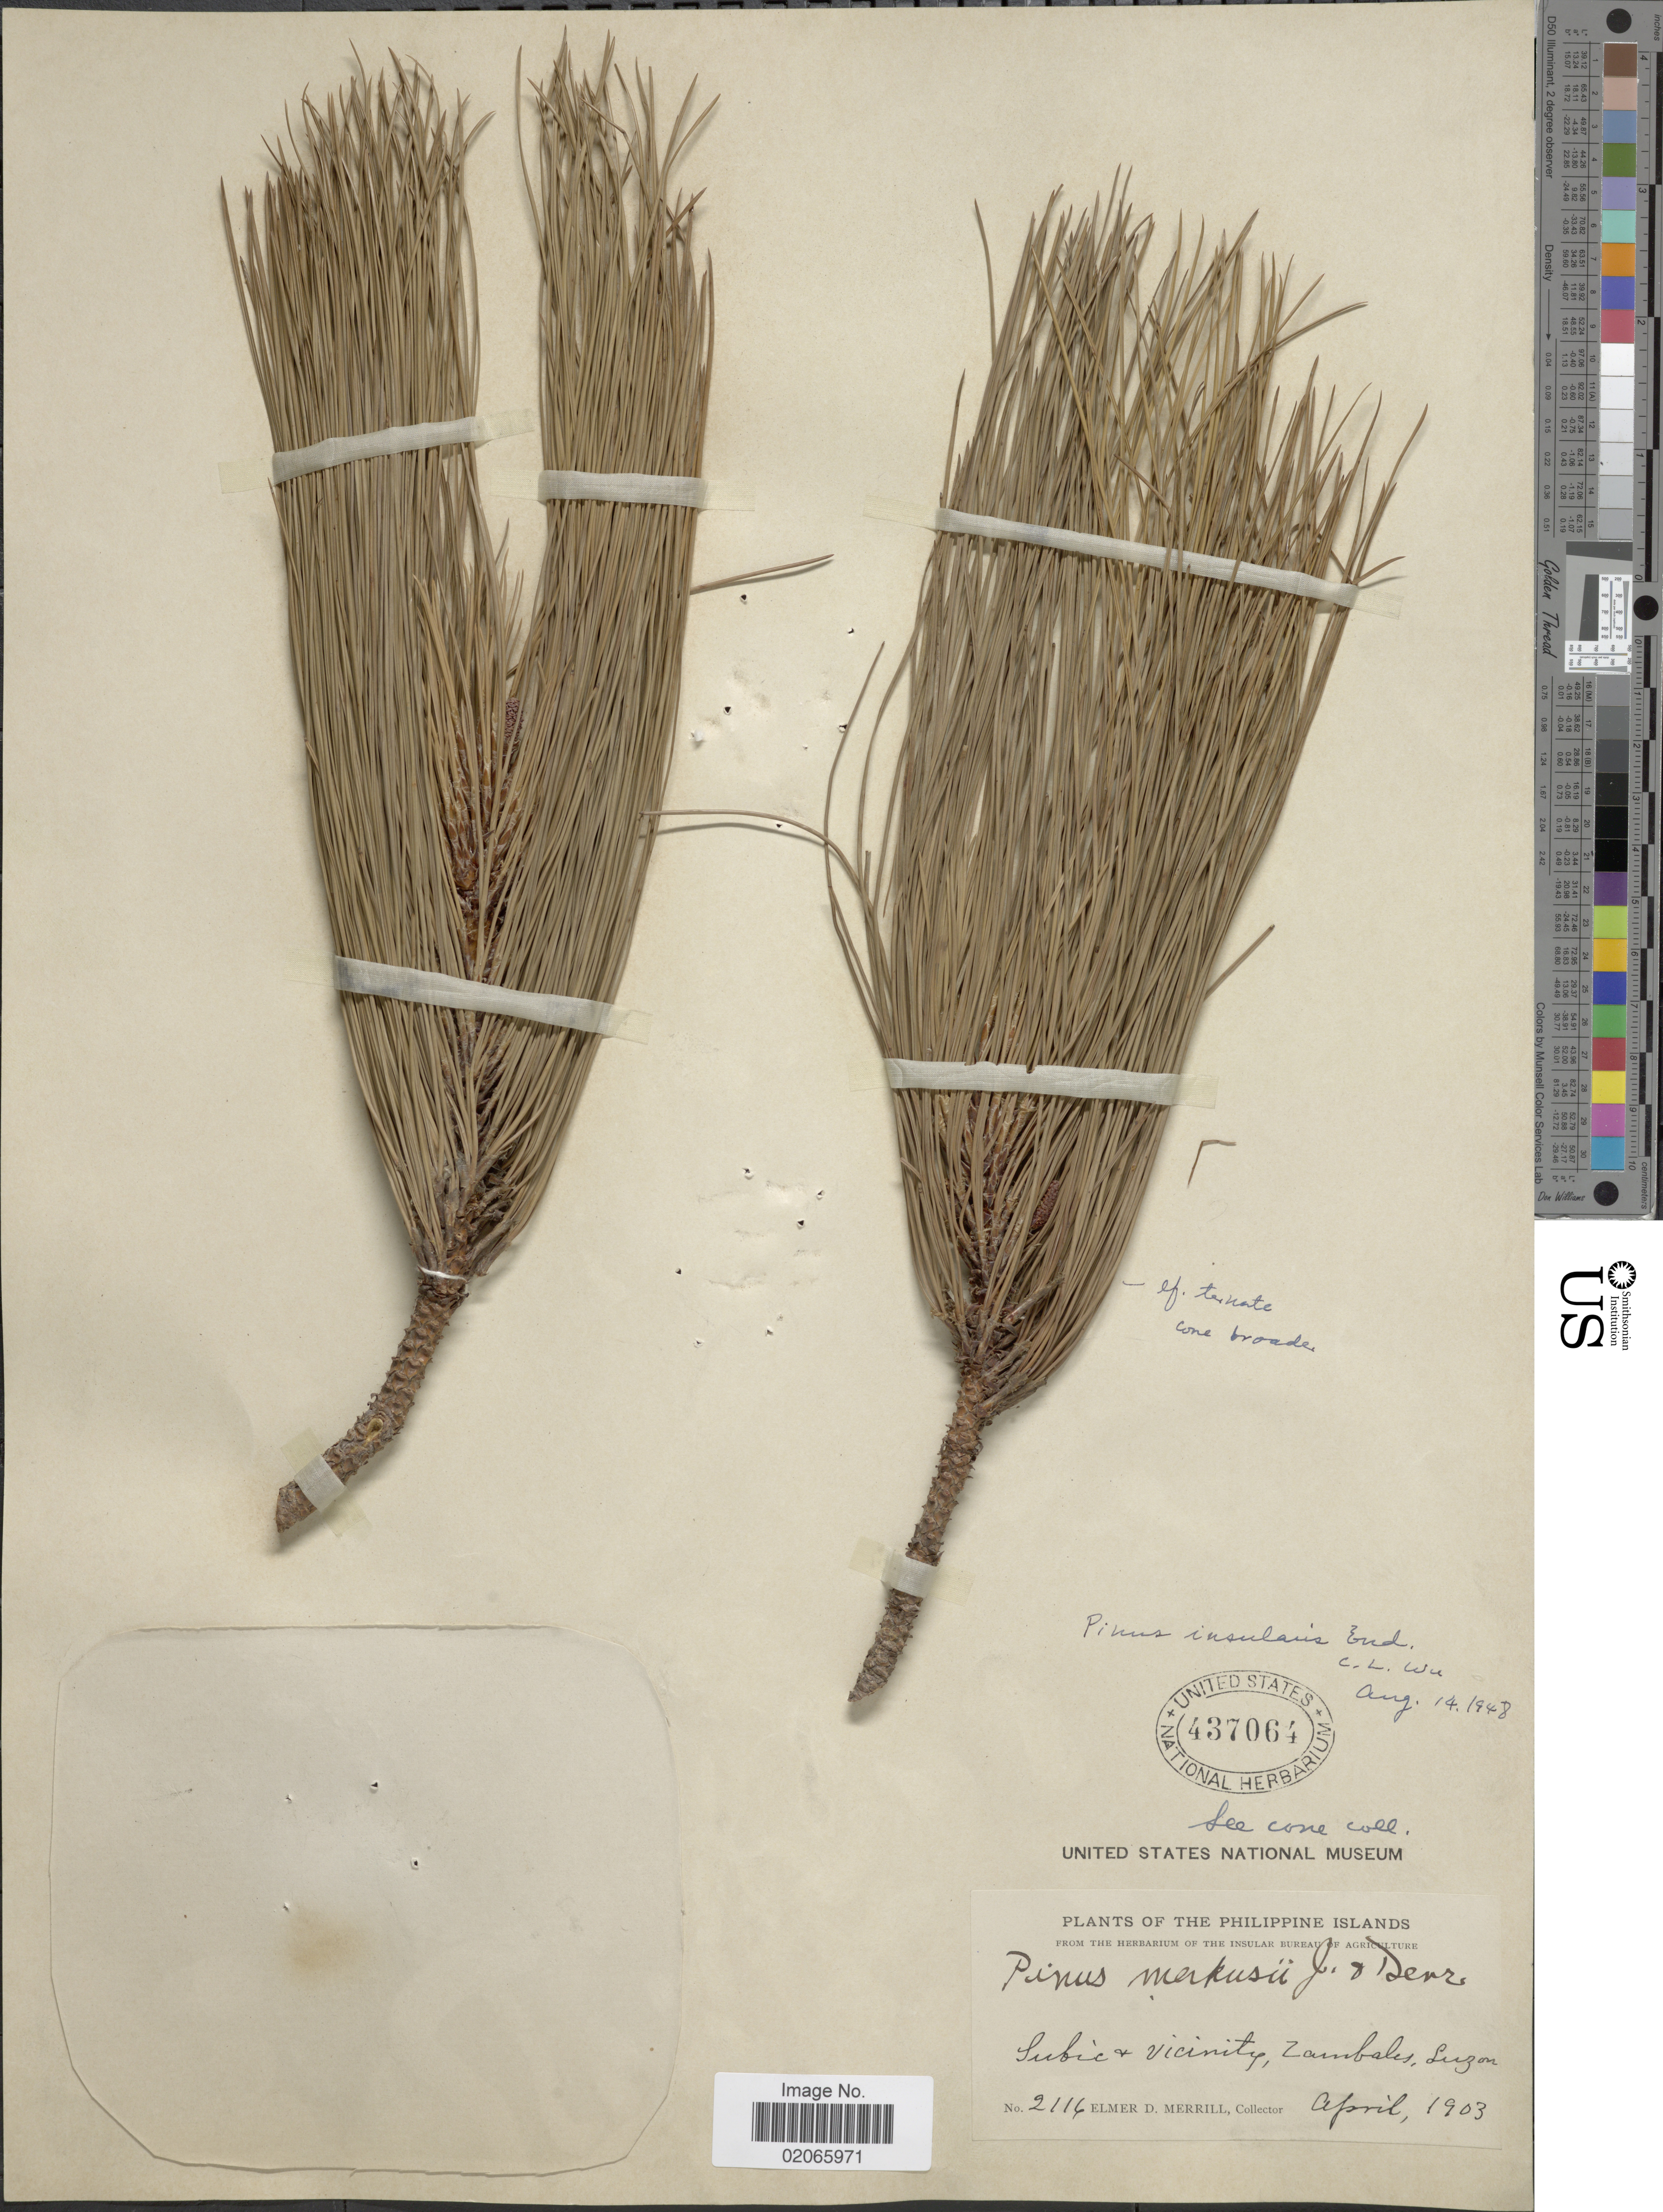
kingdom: Plantae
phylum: Tracheophyta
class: Pinopsida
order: Pinales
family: Pinaceae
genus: Pinus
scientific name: Pinus insularis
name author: Endl.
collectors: E. D. Merrill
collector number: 2116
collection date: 1903-04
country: Philippines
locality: The Philippine Islands. Subic + vicinity, Zambales, Luzon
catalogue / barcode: US 437064